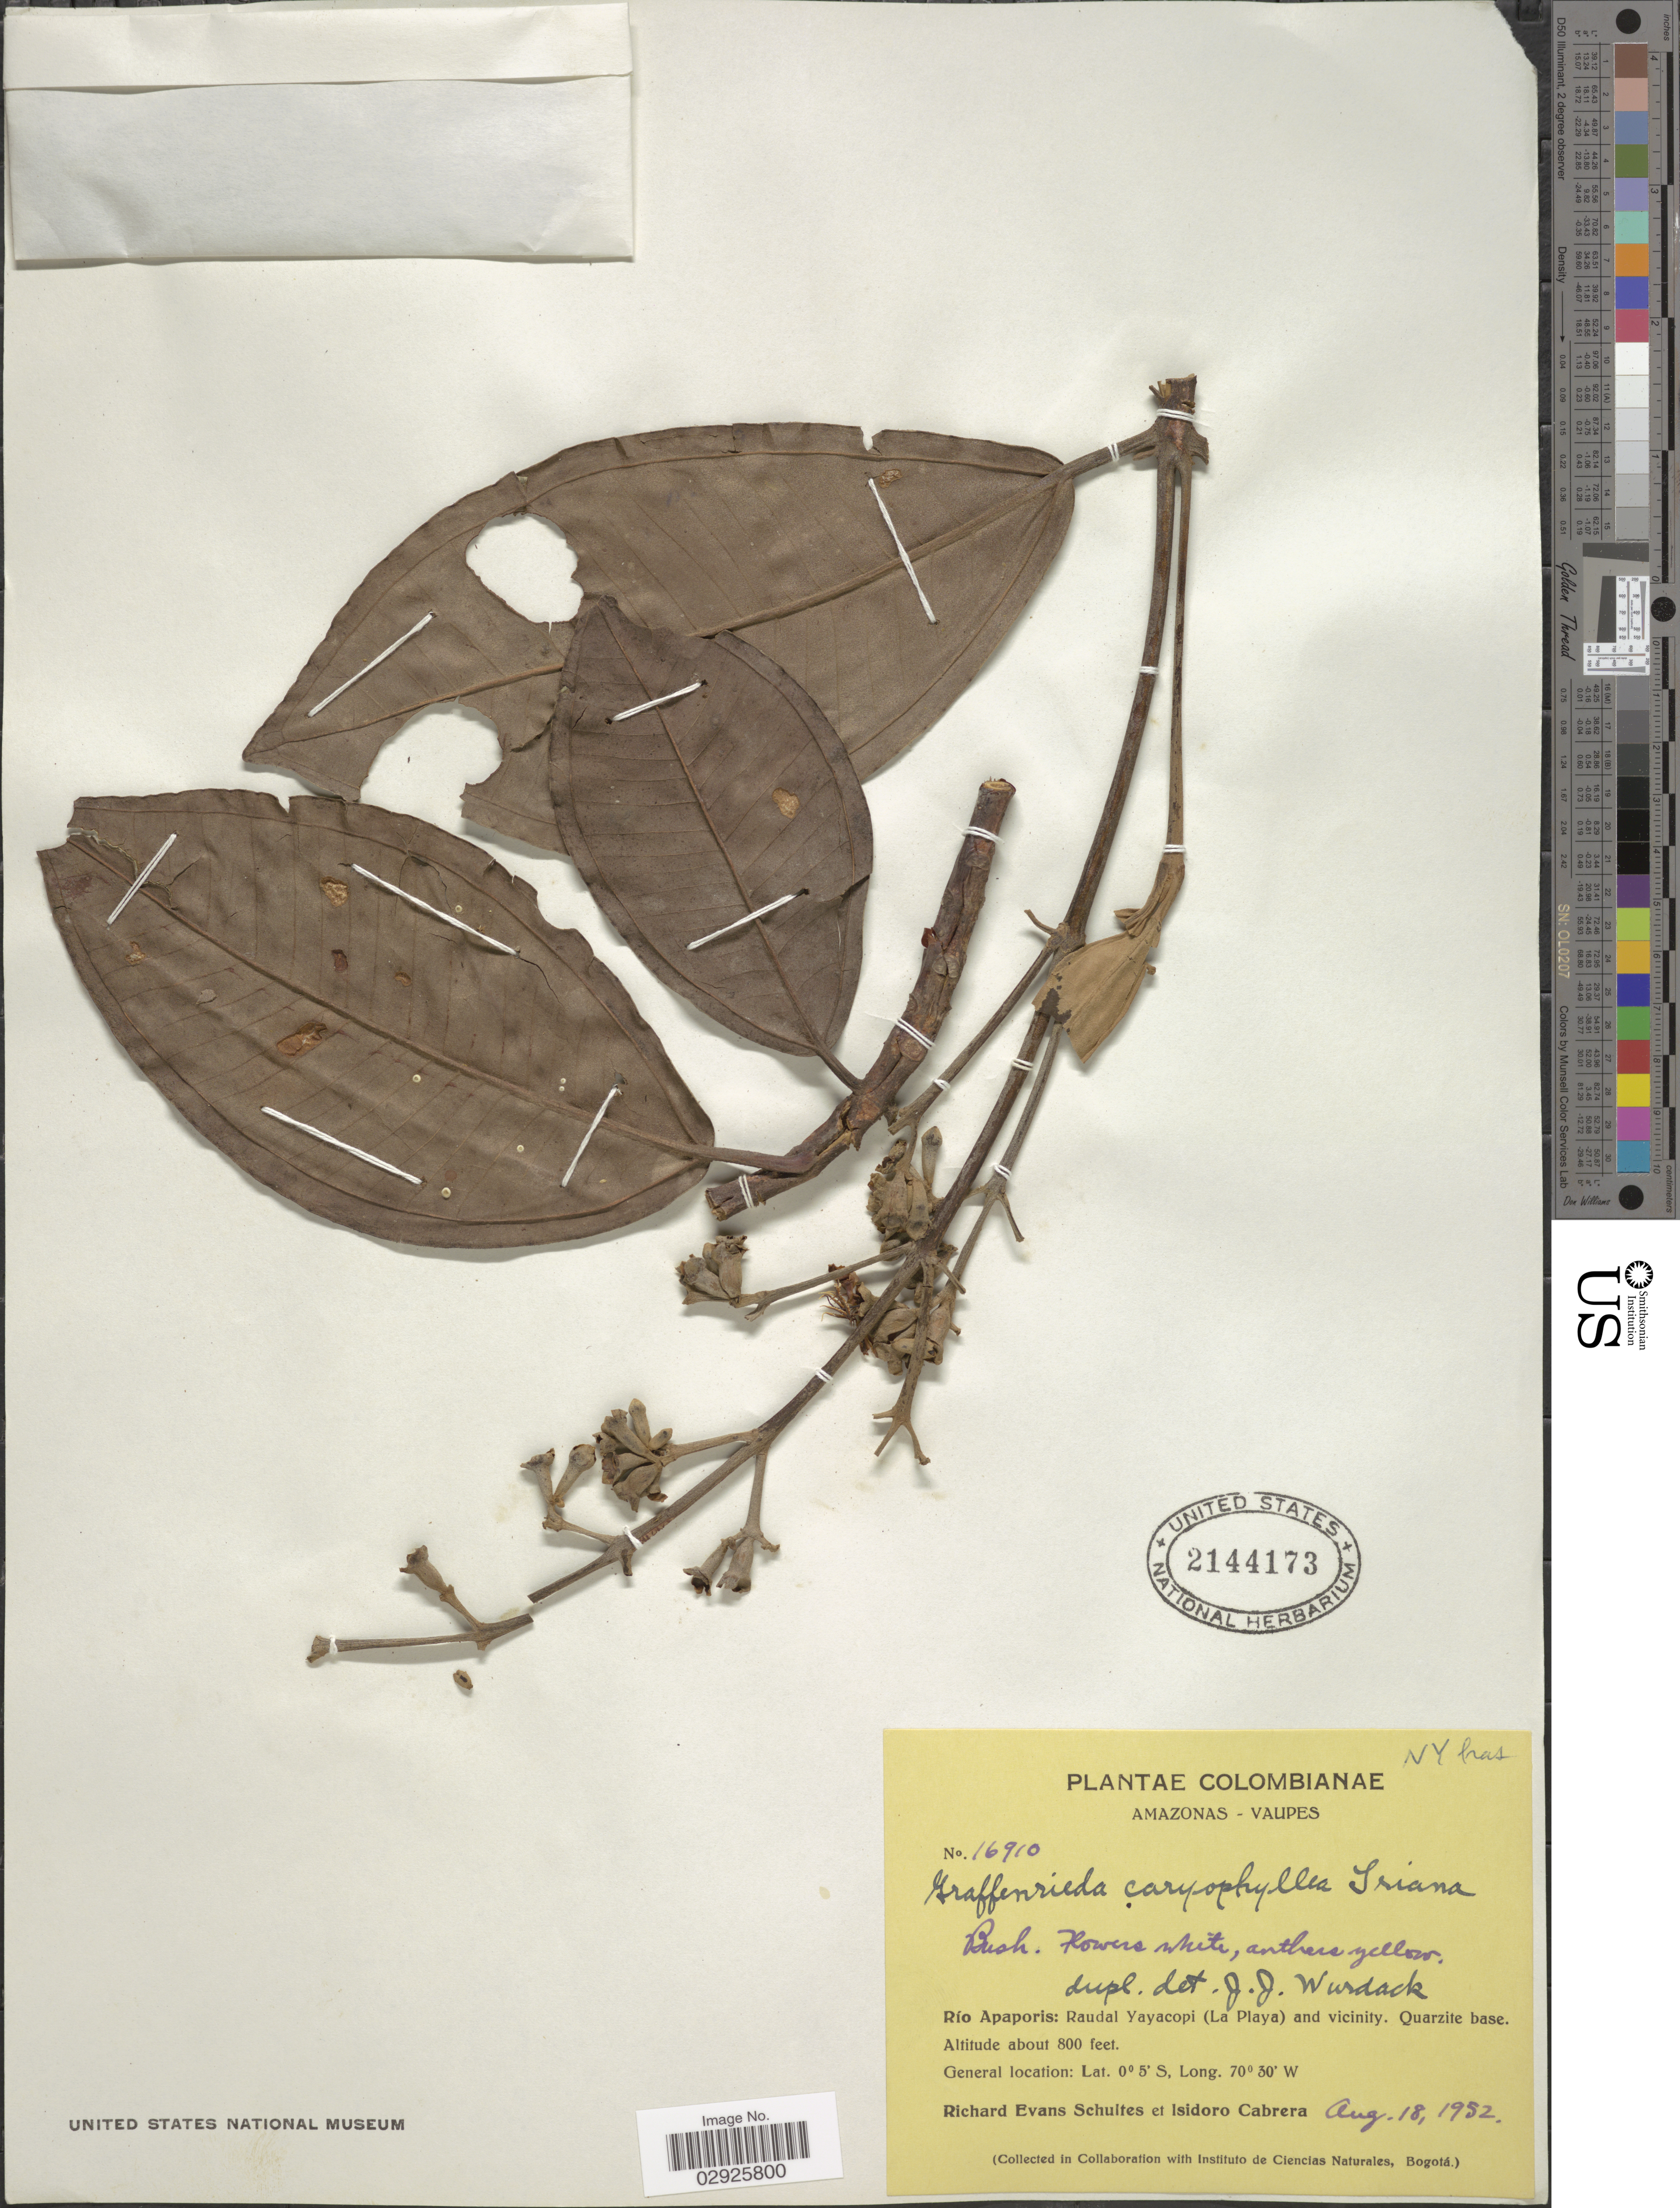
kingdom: Plantae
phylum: Tracheophyta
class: Magnoliopsida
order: Myrtales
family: Melastomataceae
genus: Graffenrieda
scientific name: Graffenrieda caryophyllea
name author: Triana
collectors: R. E. Schultes & I. Cabrera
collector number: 16910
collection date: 1952-08-18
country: Colombia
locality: Amazonas-Vaupes. Río Apaporis: Raudal Yayacopi (La Playa) and vicinity.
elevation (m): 244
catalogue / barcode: US 2144173